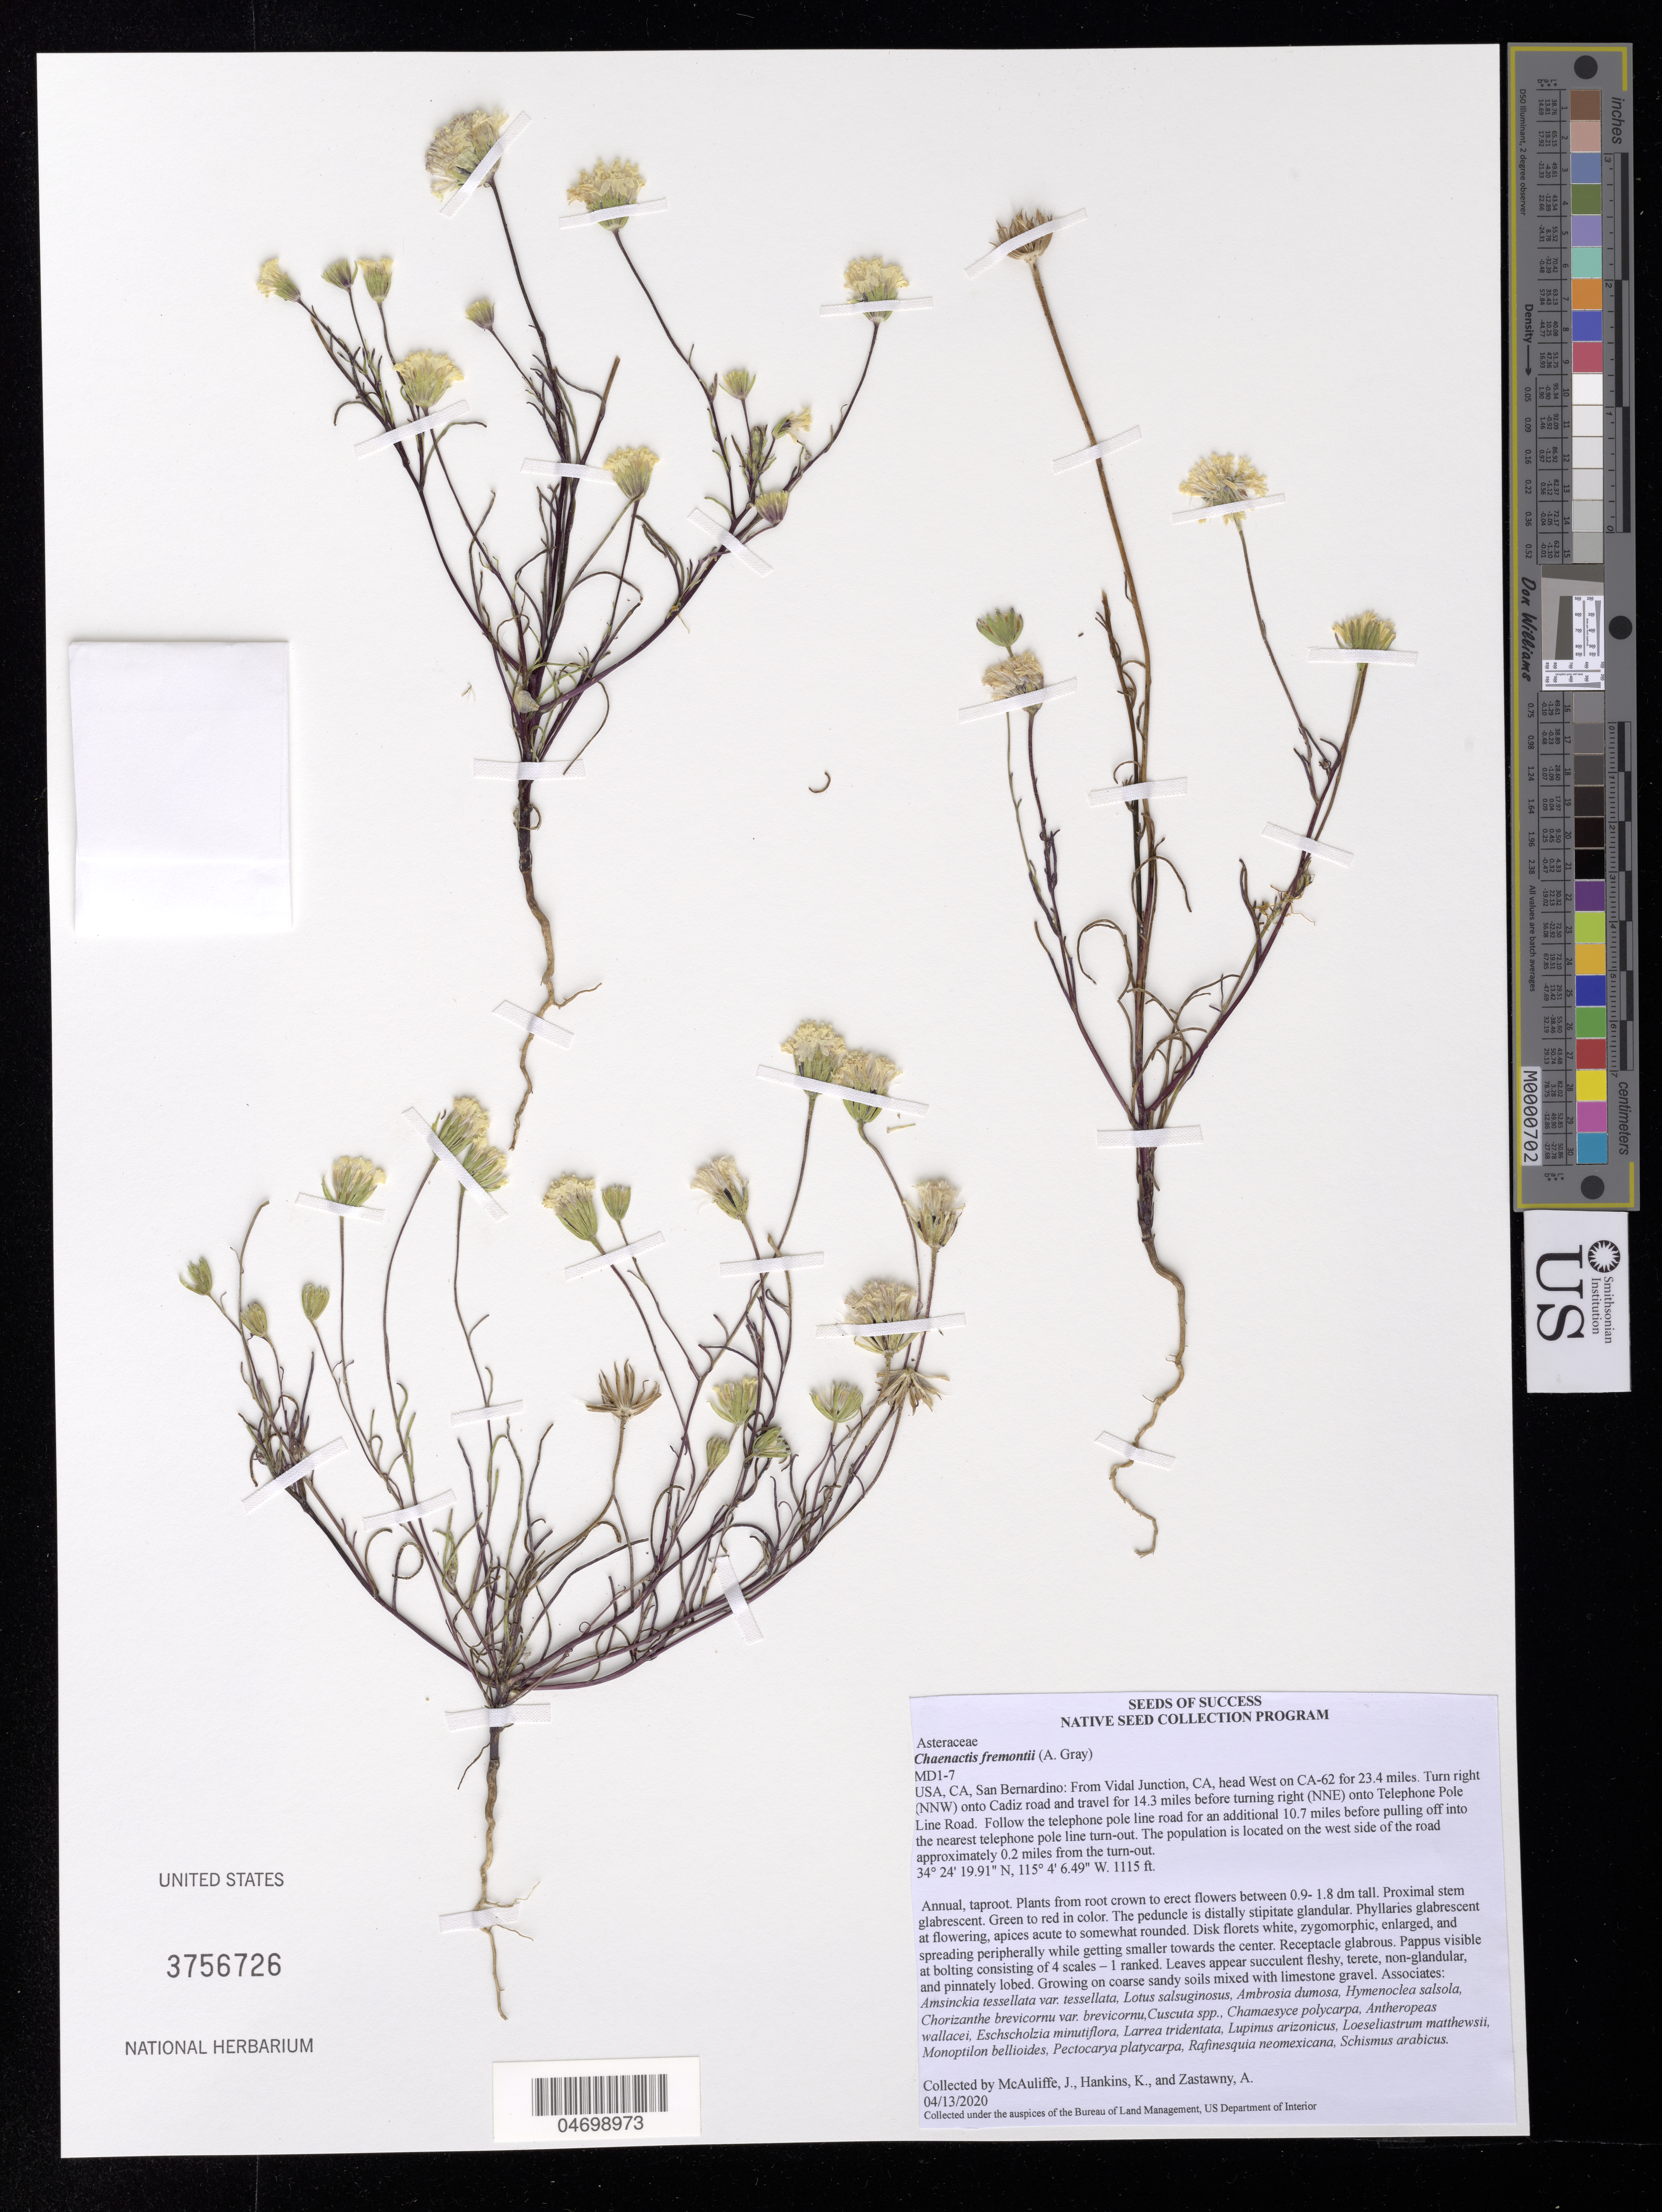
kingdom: Plantae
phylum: Tracheophyta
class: Magnoliopsida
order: Asterales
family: Asteraceae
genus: Chaenactis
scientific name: Chaenactis fremontii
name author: A. Gray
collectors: J. McAuliffe, K. Hankins & A. Zastawny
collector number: MD1-7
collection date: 2020-04-13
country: United States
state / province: California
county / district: San Bernardino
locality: Telephone Pole Line Road.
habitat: Coarse sandy soils mixed with limestone gravel. With Ambrosia dumosa, Cuscuta sp., Larrea tridentata, etc.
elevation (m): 340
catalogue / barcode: US 3756726